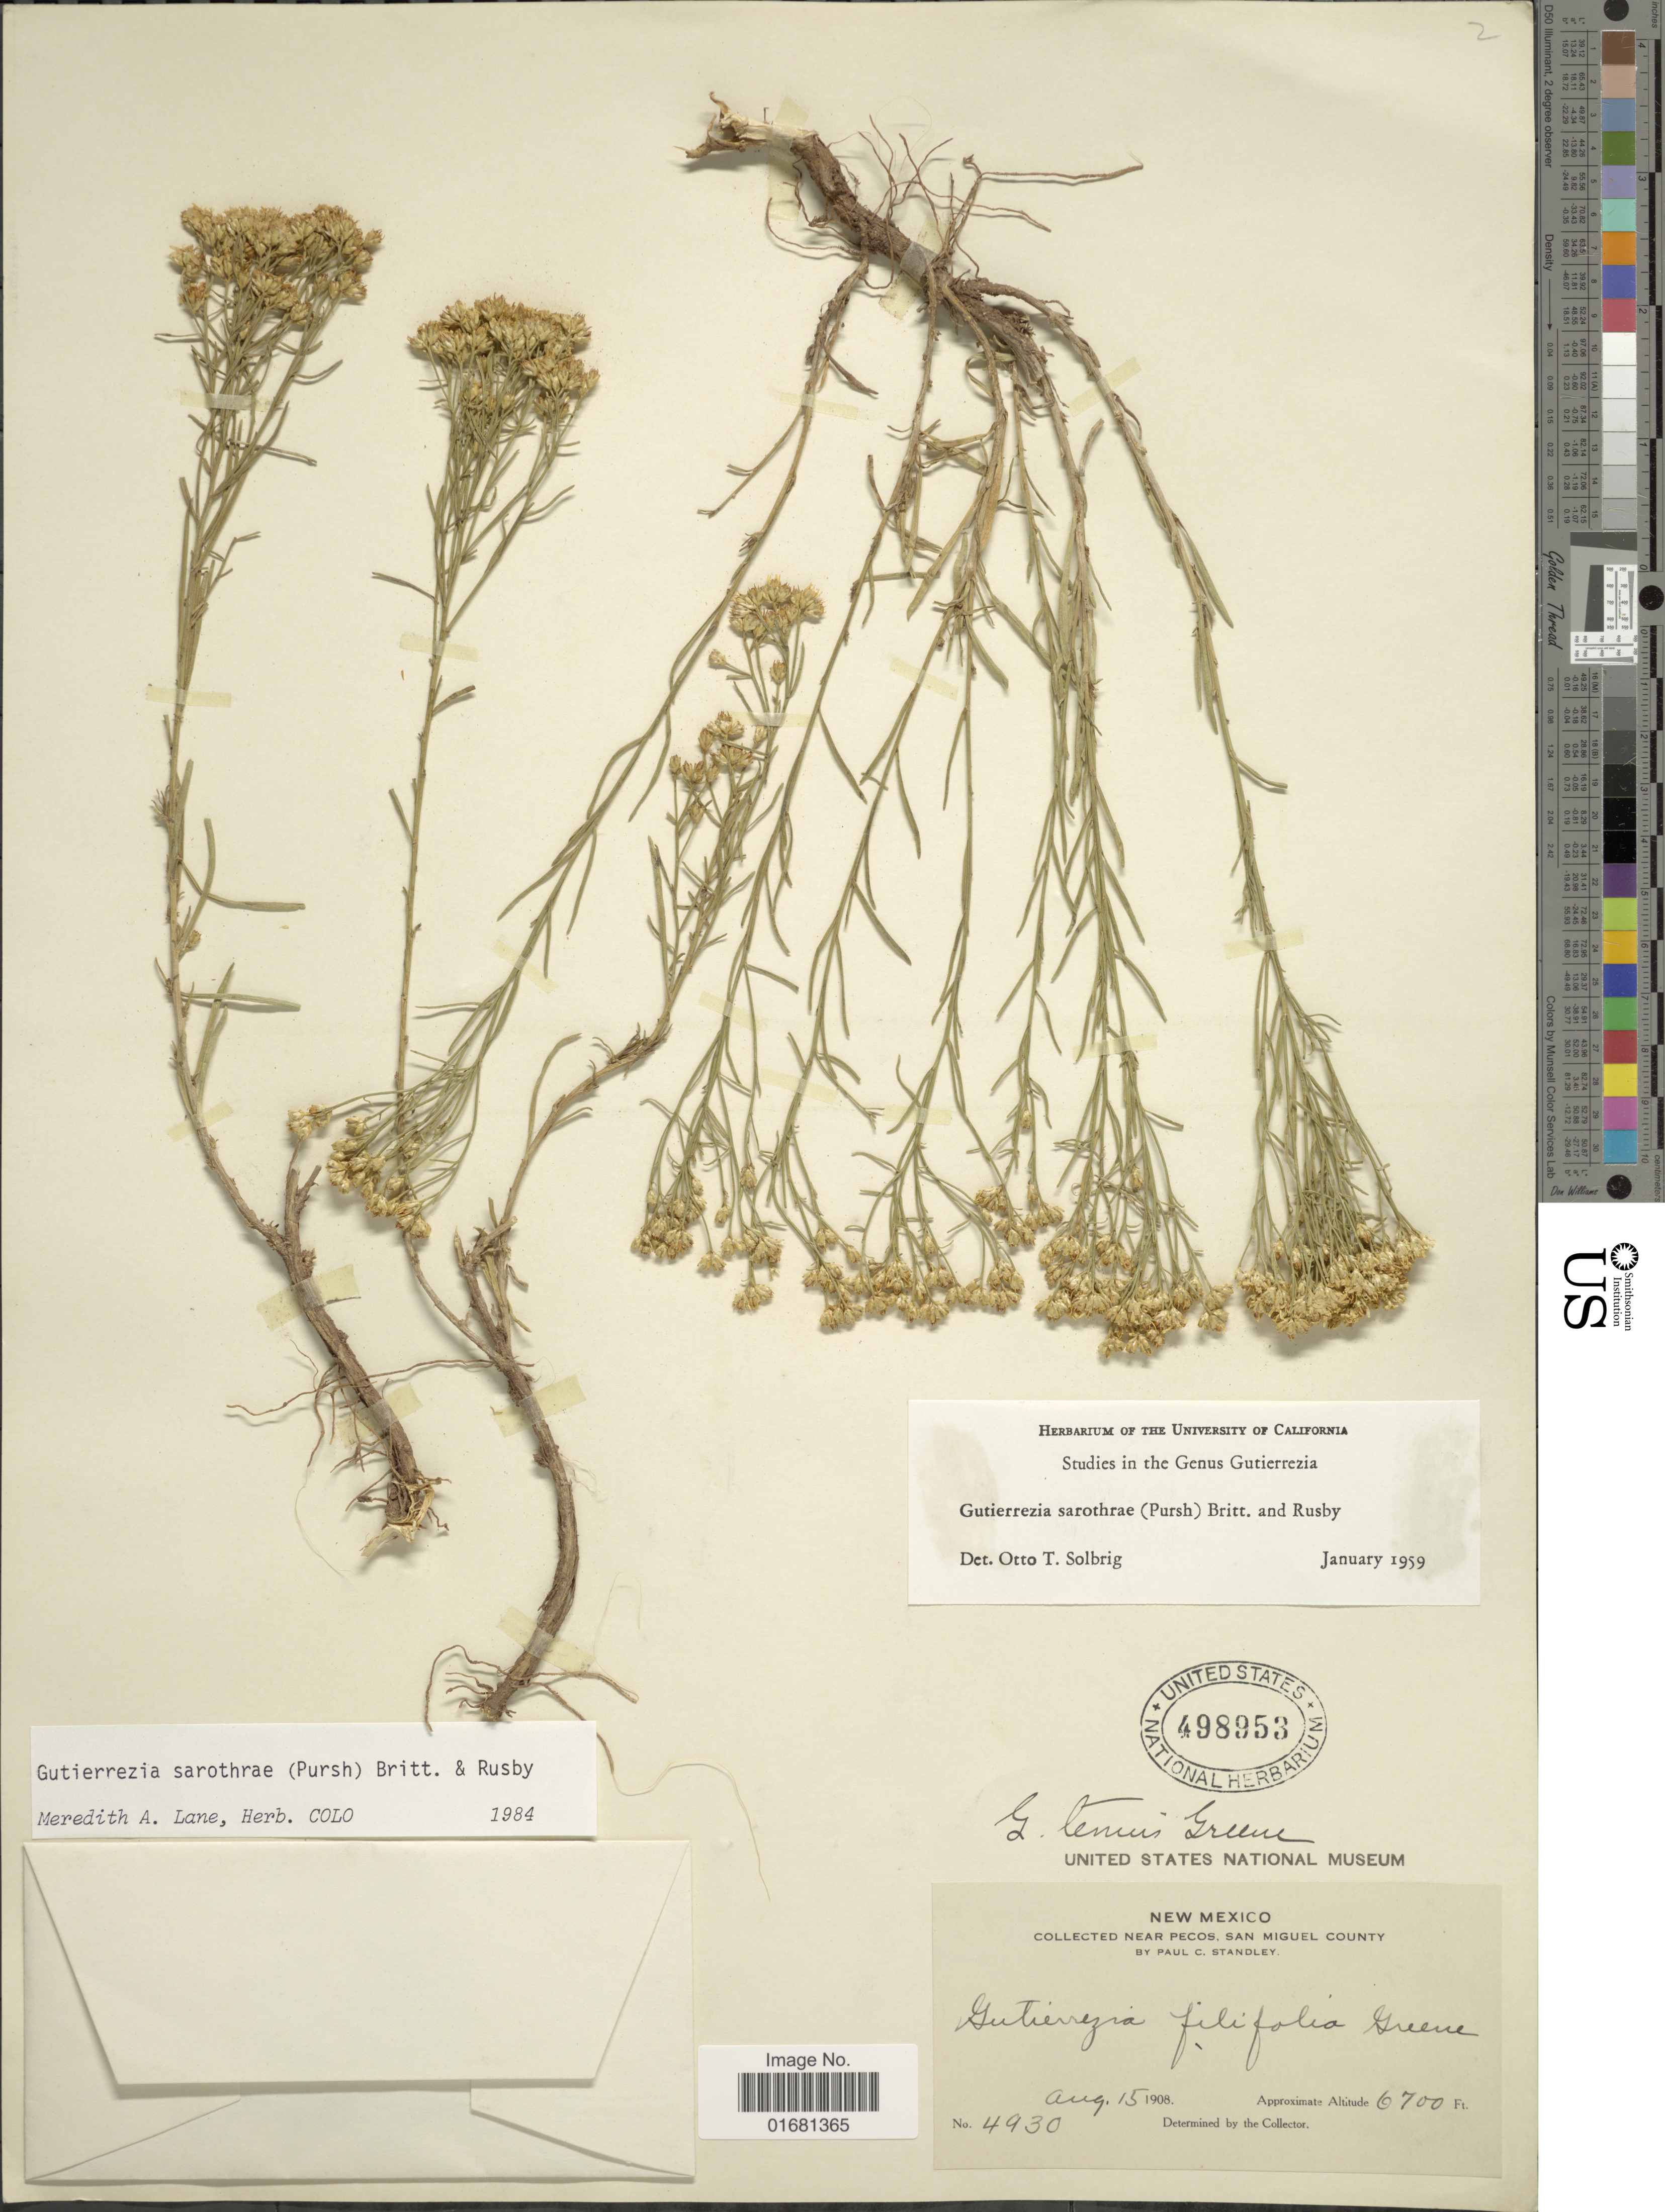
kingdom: Plantae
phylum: Tracheophyta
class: Magnoliopsida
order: Asterales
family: Asteraceae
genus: Gutierrezia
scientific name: Gutierrezia sarothrae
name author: (Pursh) Britton & Rusby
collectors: P. C. Standley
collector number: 4930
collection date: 1908-08-15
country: United States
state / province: New Mexico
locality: Near Pecos, San Miguel County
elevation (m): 2042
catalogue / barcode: US 498953